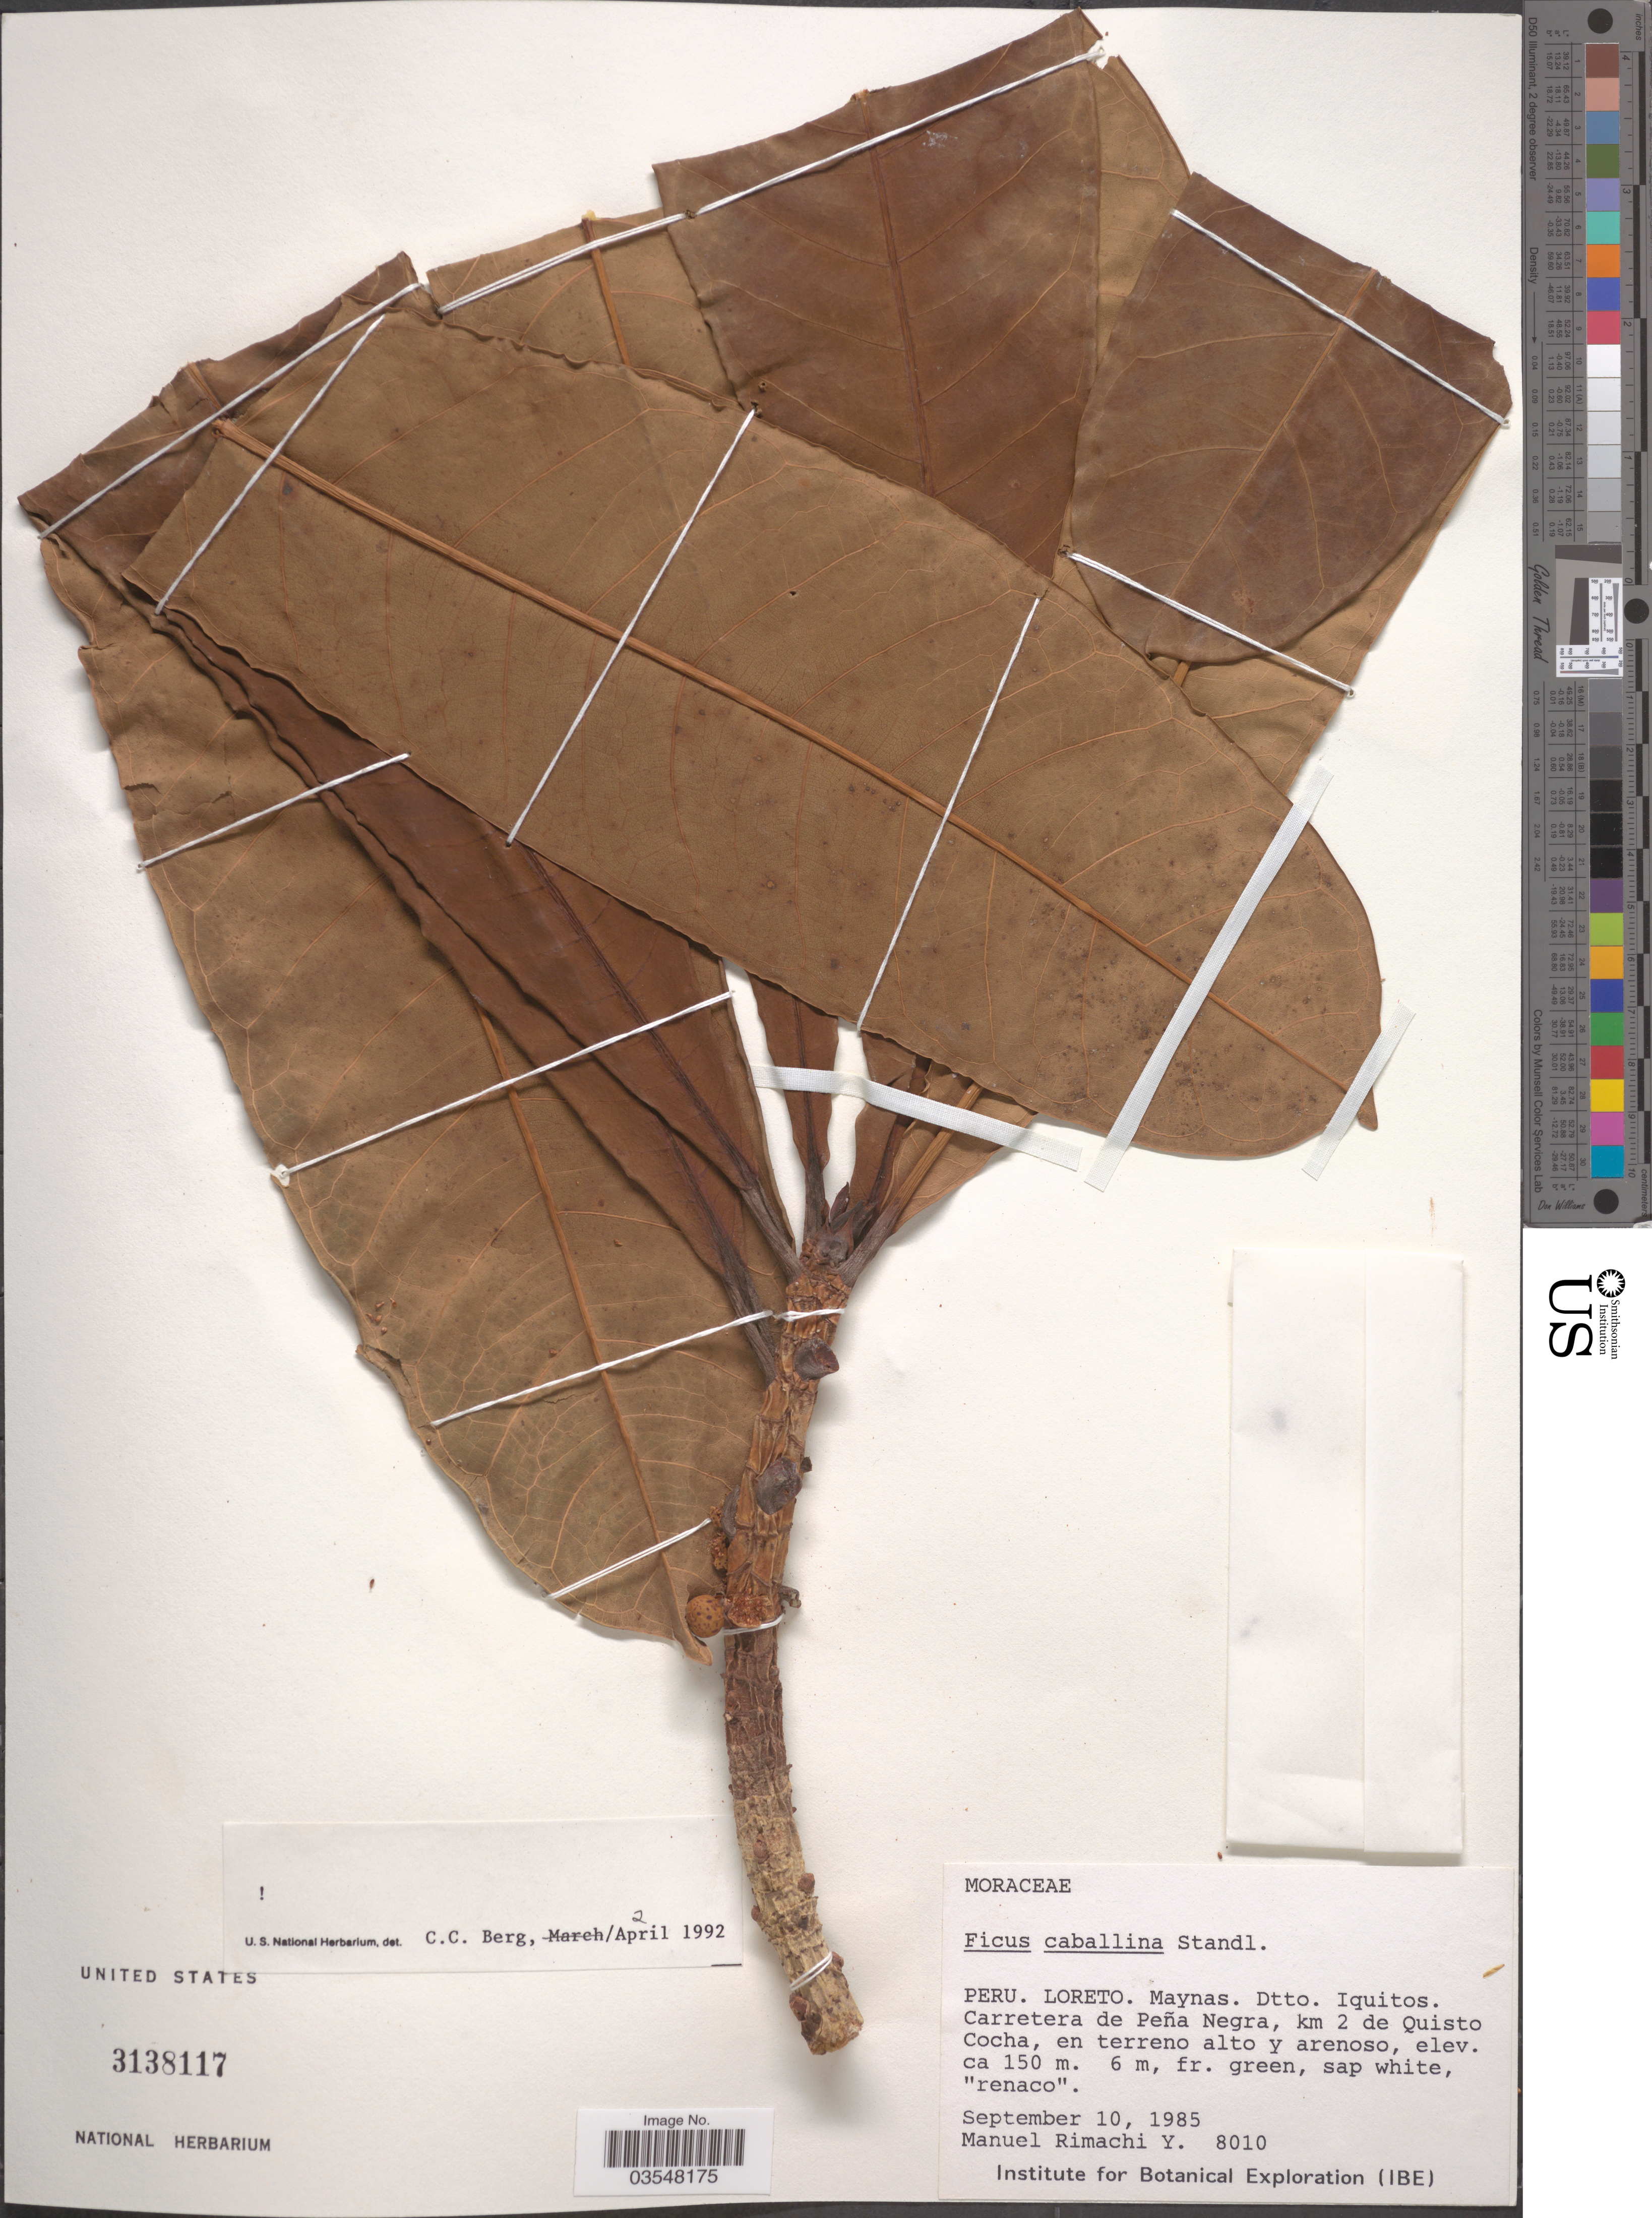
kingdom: Plantae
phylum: Tracheophyta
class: Magnoliopsida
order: Rosales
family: Moraceae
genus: Ficus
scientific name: Ficus caballina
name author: Standl.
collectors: M. Rimachi Y.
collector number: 8010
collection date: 1985-09-10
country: Peru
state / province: Loreto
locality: Maynas. Dtto. Iquitos. Carretera de Peña Negra, km 2 de Quisto Cocha, en terreno alto y arenoso.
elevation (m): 150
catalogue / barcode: US 3138117